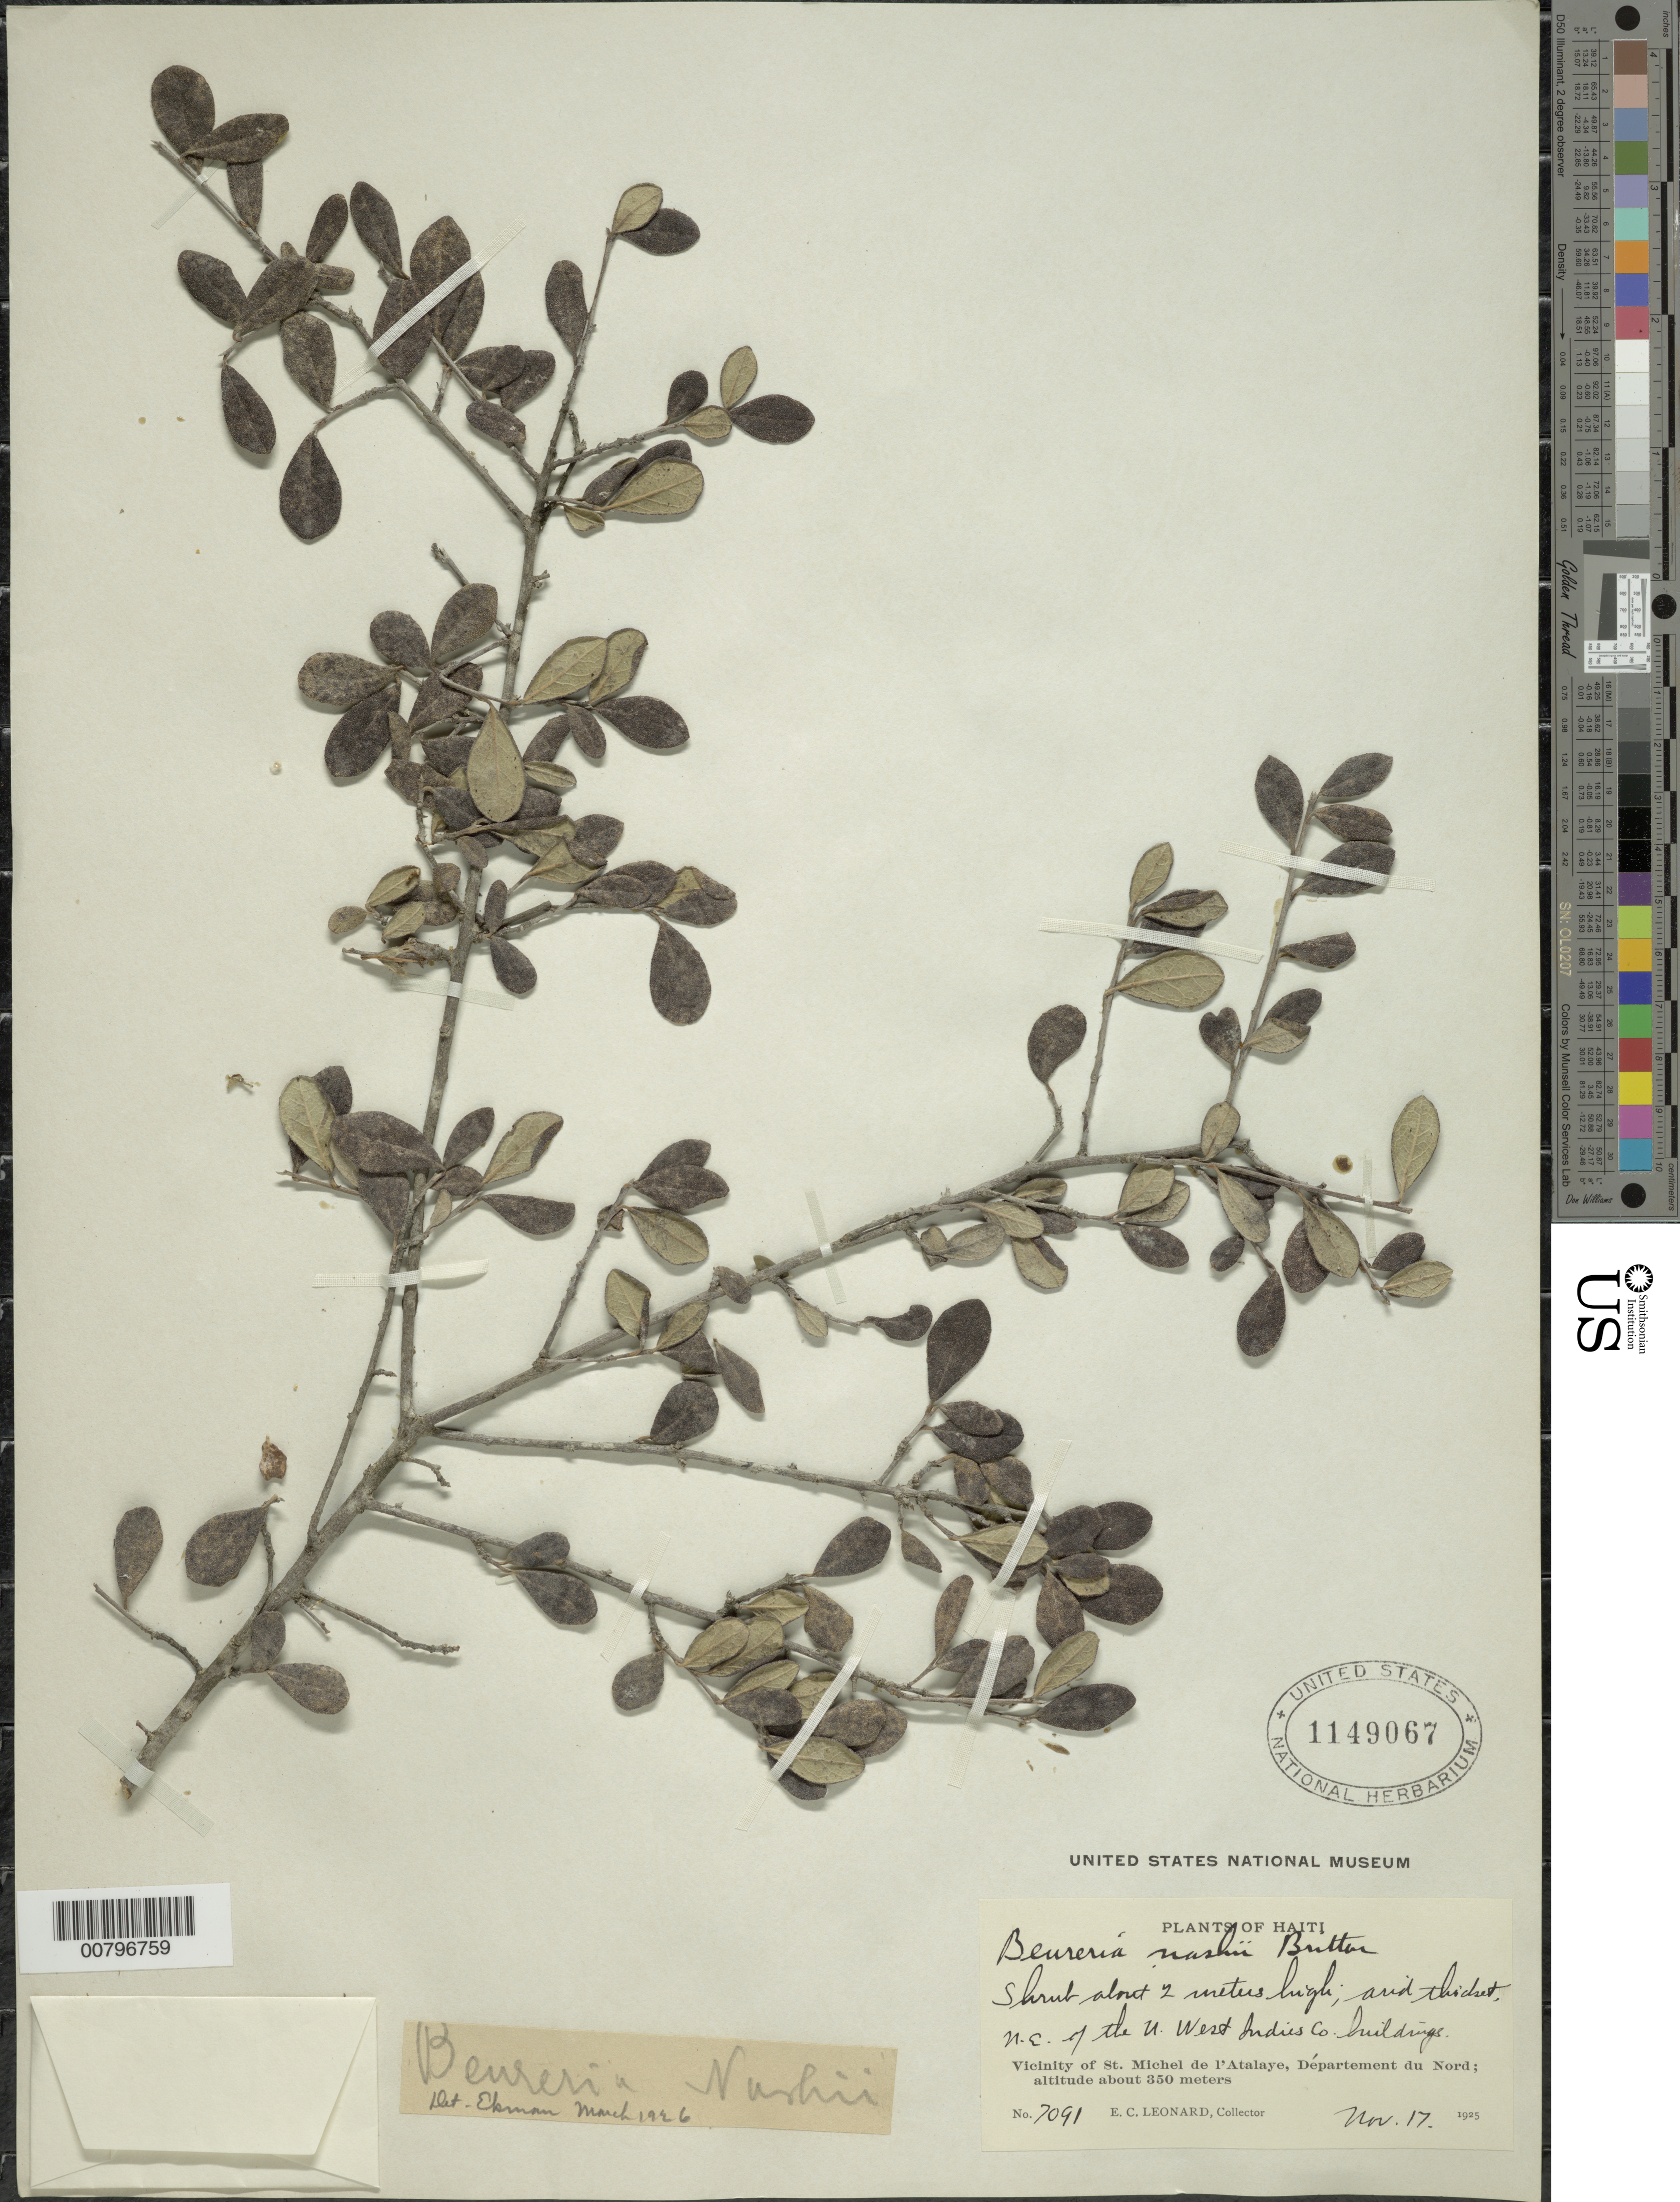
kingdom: Plantae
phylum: Tracheophyta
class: Magnoliopsida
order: Boraginales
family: Ehretiaceae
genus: Bourreria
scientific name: Bourreria nashii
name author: Britton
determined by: Ekman, E. L.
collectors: E. C. Leonard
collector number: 7091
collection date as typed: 17 Nov 1925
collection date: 1925-11-17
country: Haiti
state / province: Nord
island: Hispaniola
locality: Vicinity of St. Michel de l'Atalaye, N.E. of the N. West Indies Co. buildings.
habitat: Arid thicket.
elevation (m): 350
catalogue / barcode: US 1149067